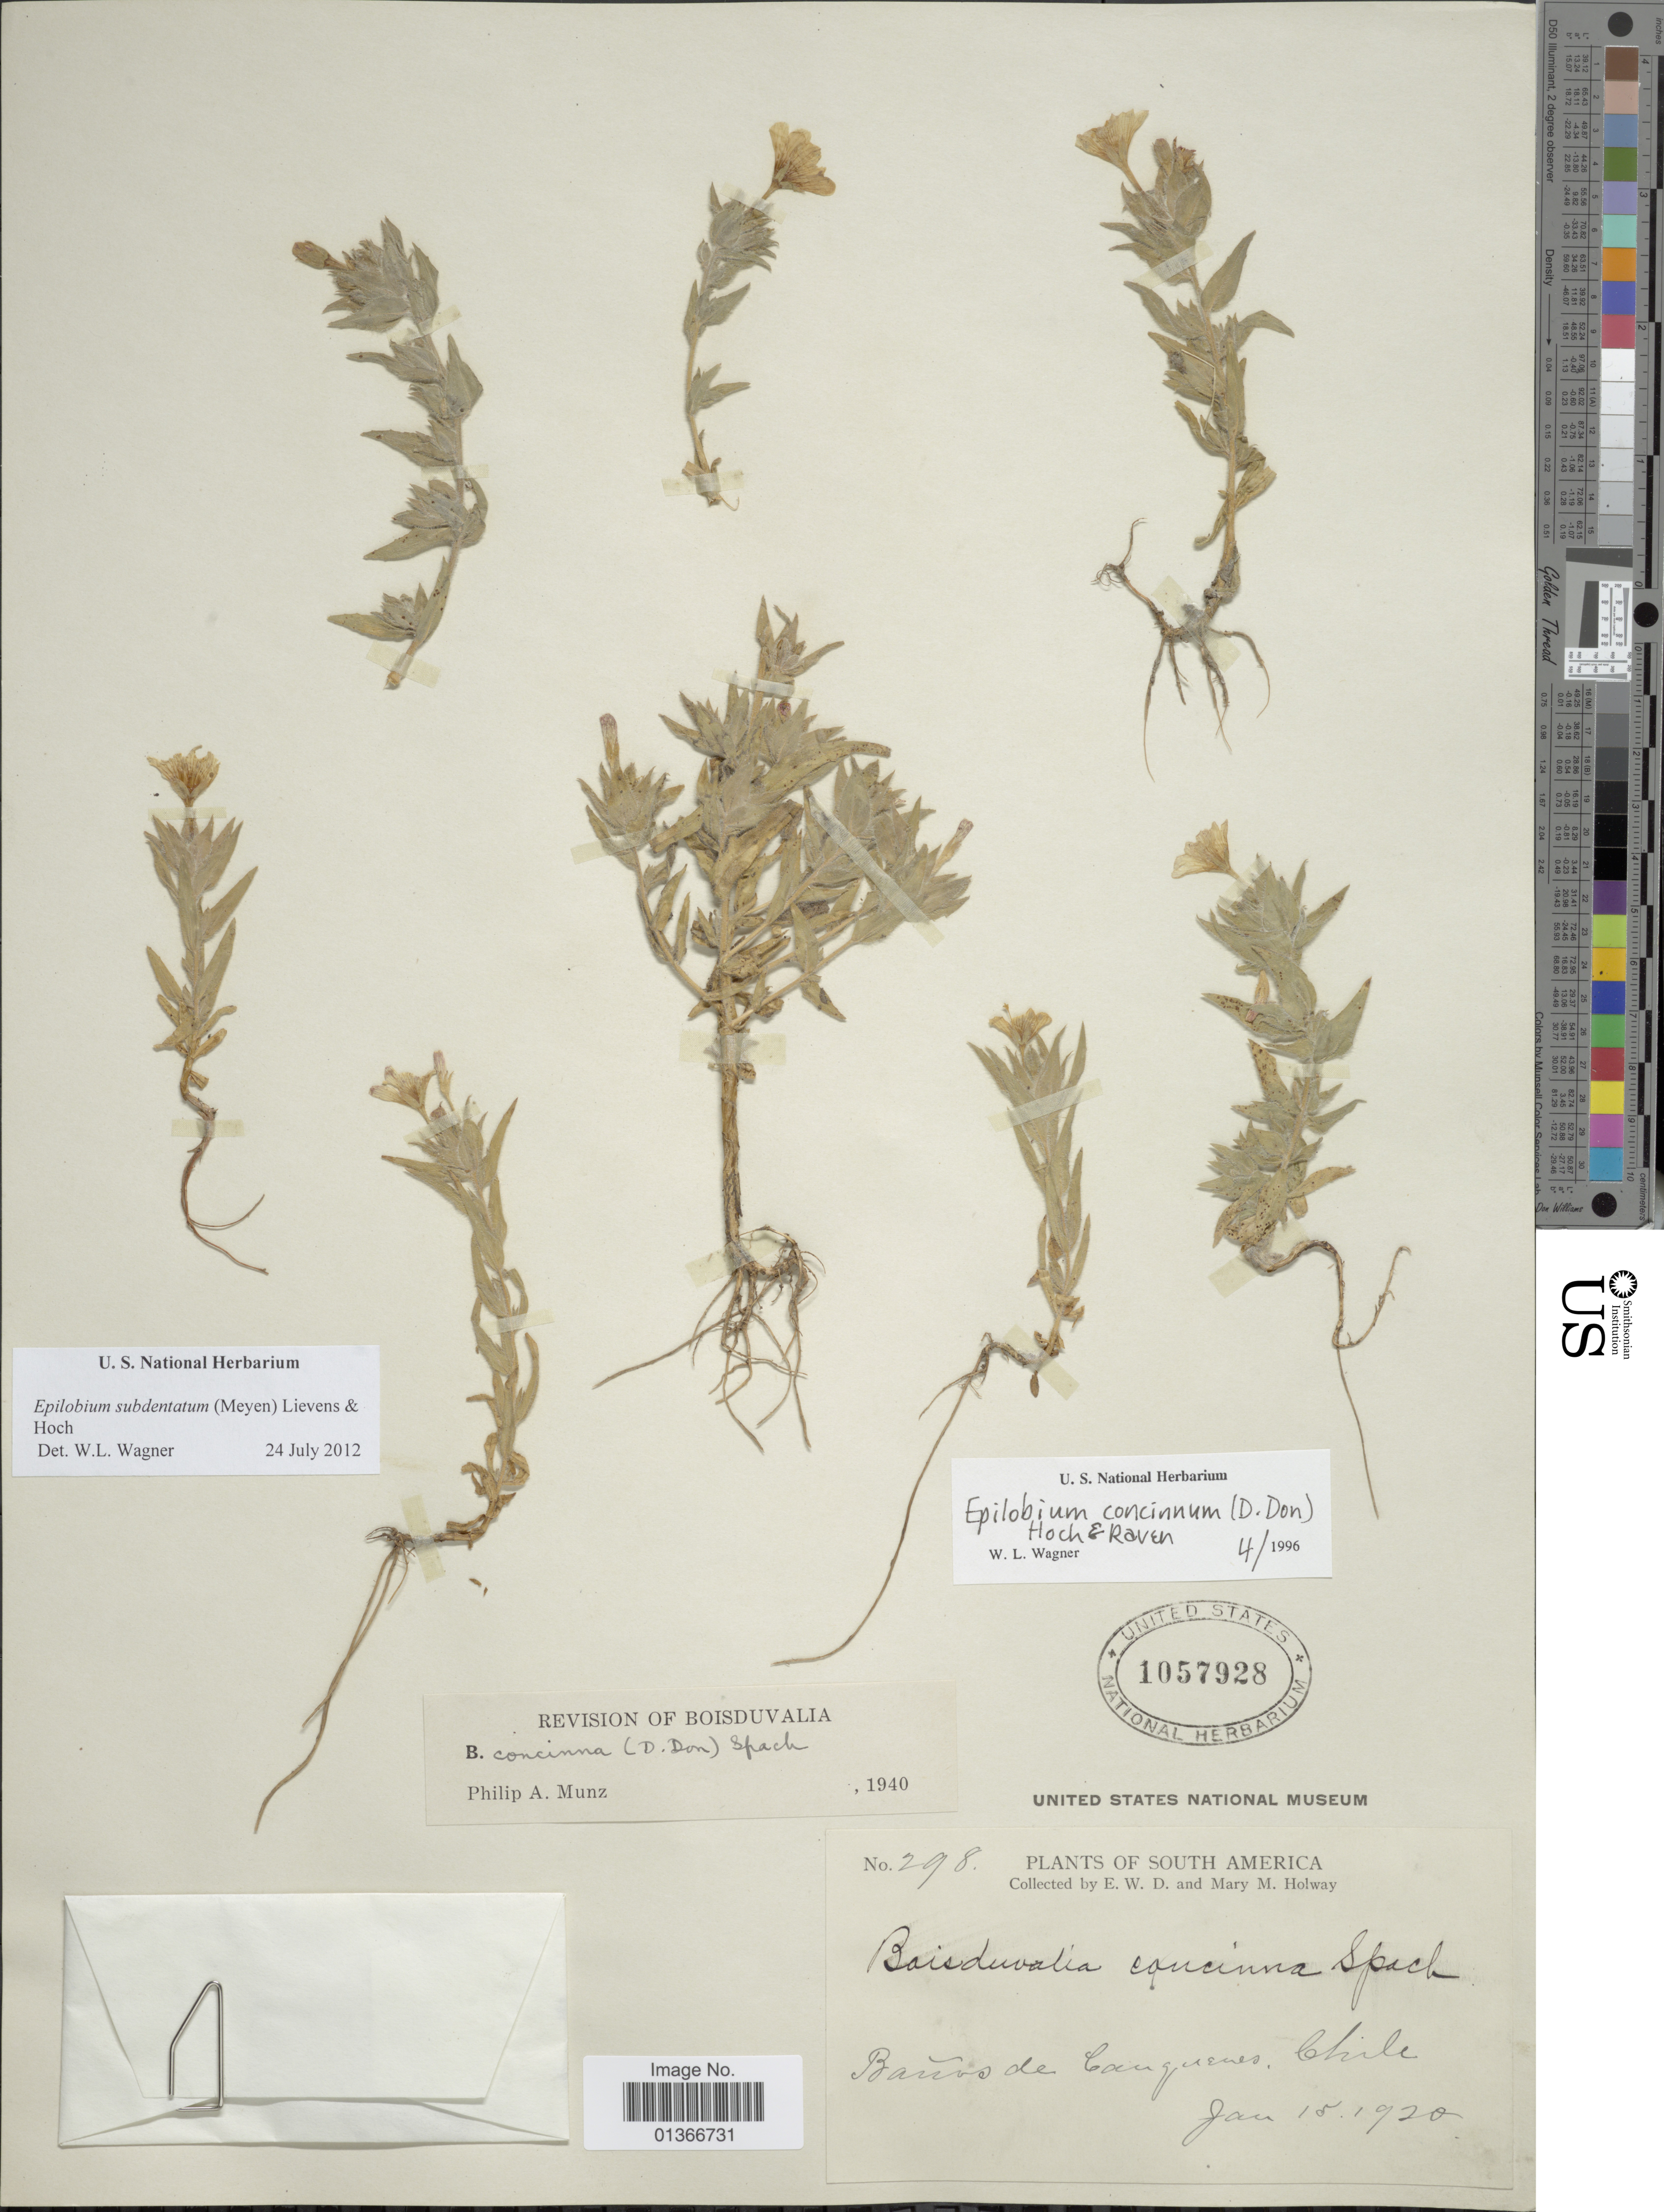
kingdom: Plantae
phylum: Tracheophyta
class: Magnoliopsida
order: Myrtales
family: Onagraceae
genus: Epilobium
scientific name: Epilobium subdentatum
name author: (Meyen) Lievens & Hoch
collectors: E. W. D. Holway & M. M. Holway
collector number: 298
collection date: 1920-01-15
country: Chile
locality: Baños de Canquenes.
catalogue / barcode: US 1057928